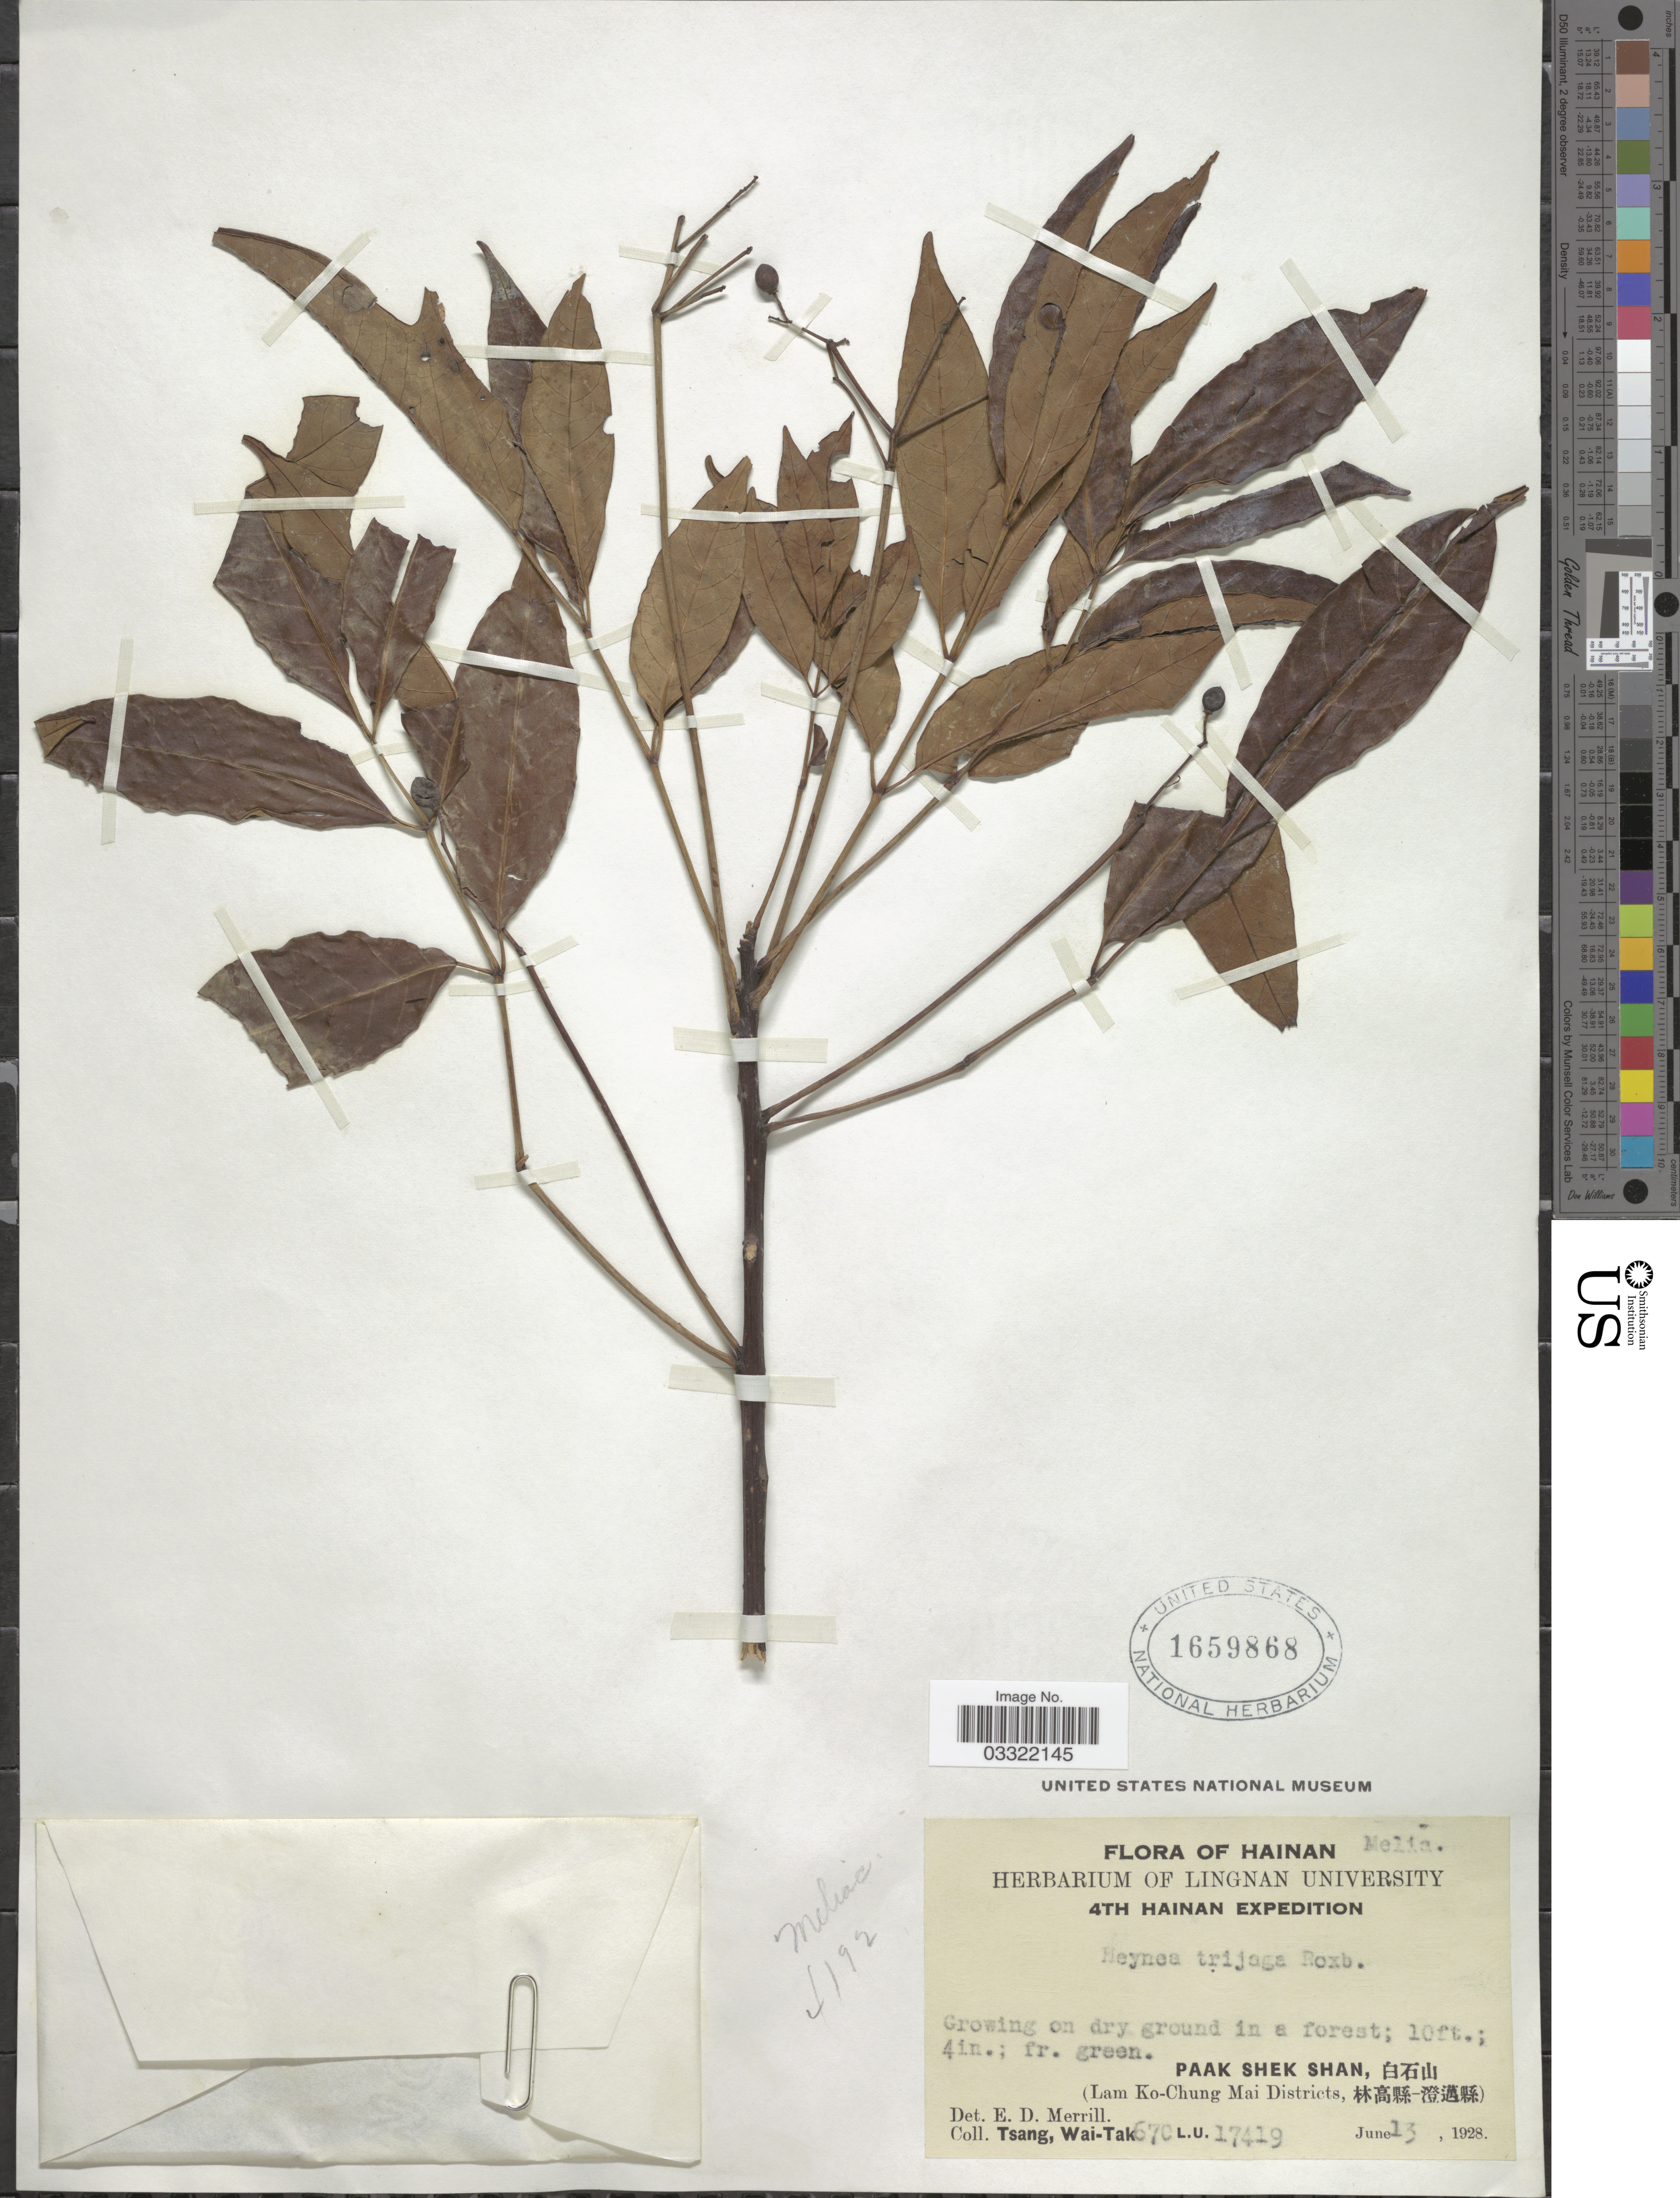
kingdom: Plantae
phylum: Tracheophyta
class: Magnoliopsida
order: Sapindales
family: Meliaceae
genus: Heynea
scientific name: Heynea trijuga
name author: Roxb.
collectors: W. T. Tsang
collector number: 670LU17419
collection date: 1928-06-13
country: China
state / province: Hainan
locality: Paak Shek Shan, X. (Lam Ko-Chung Mai Districts, X).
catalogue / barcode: US 1659868